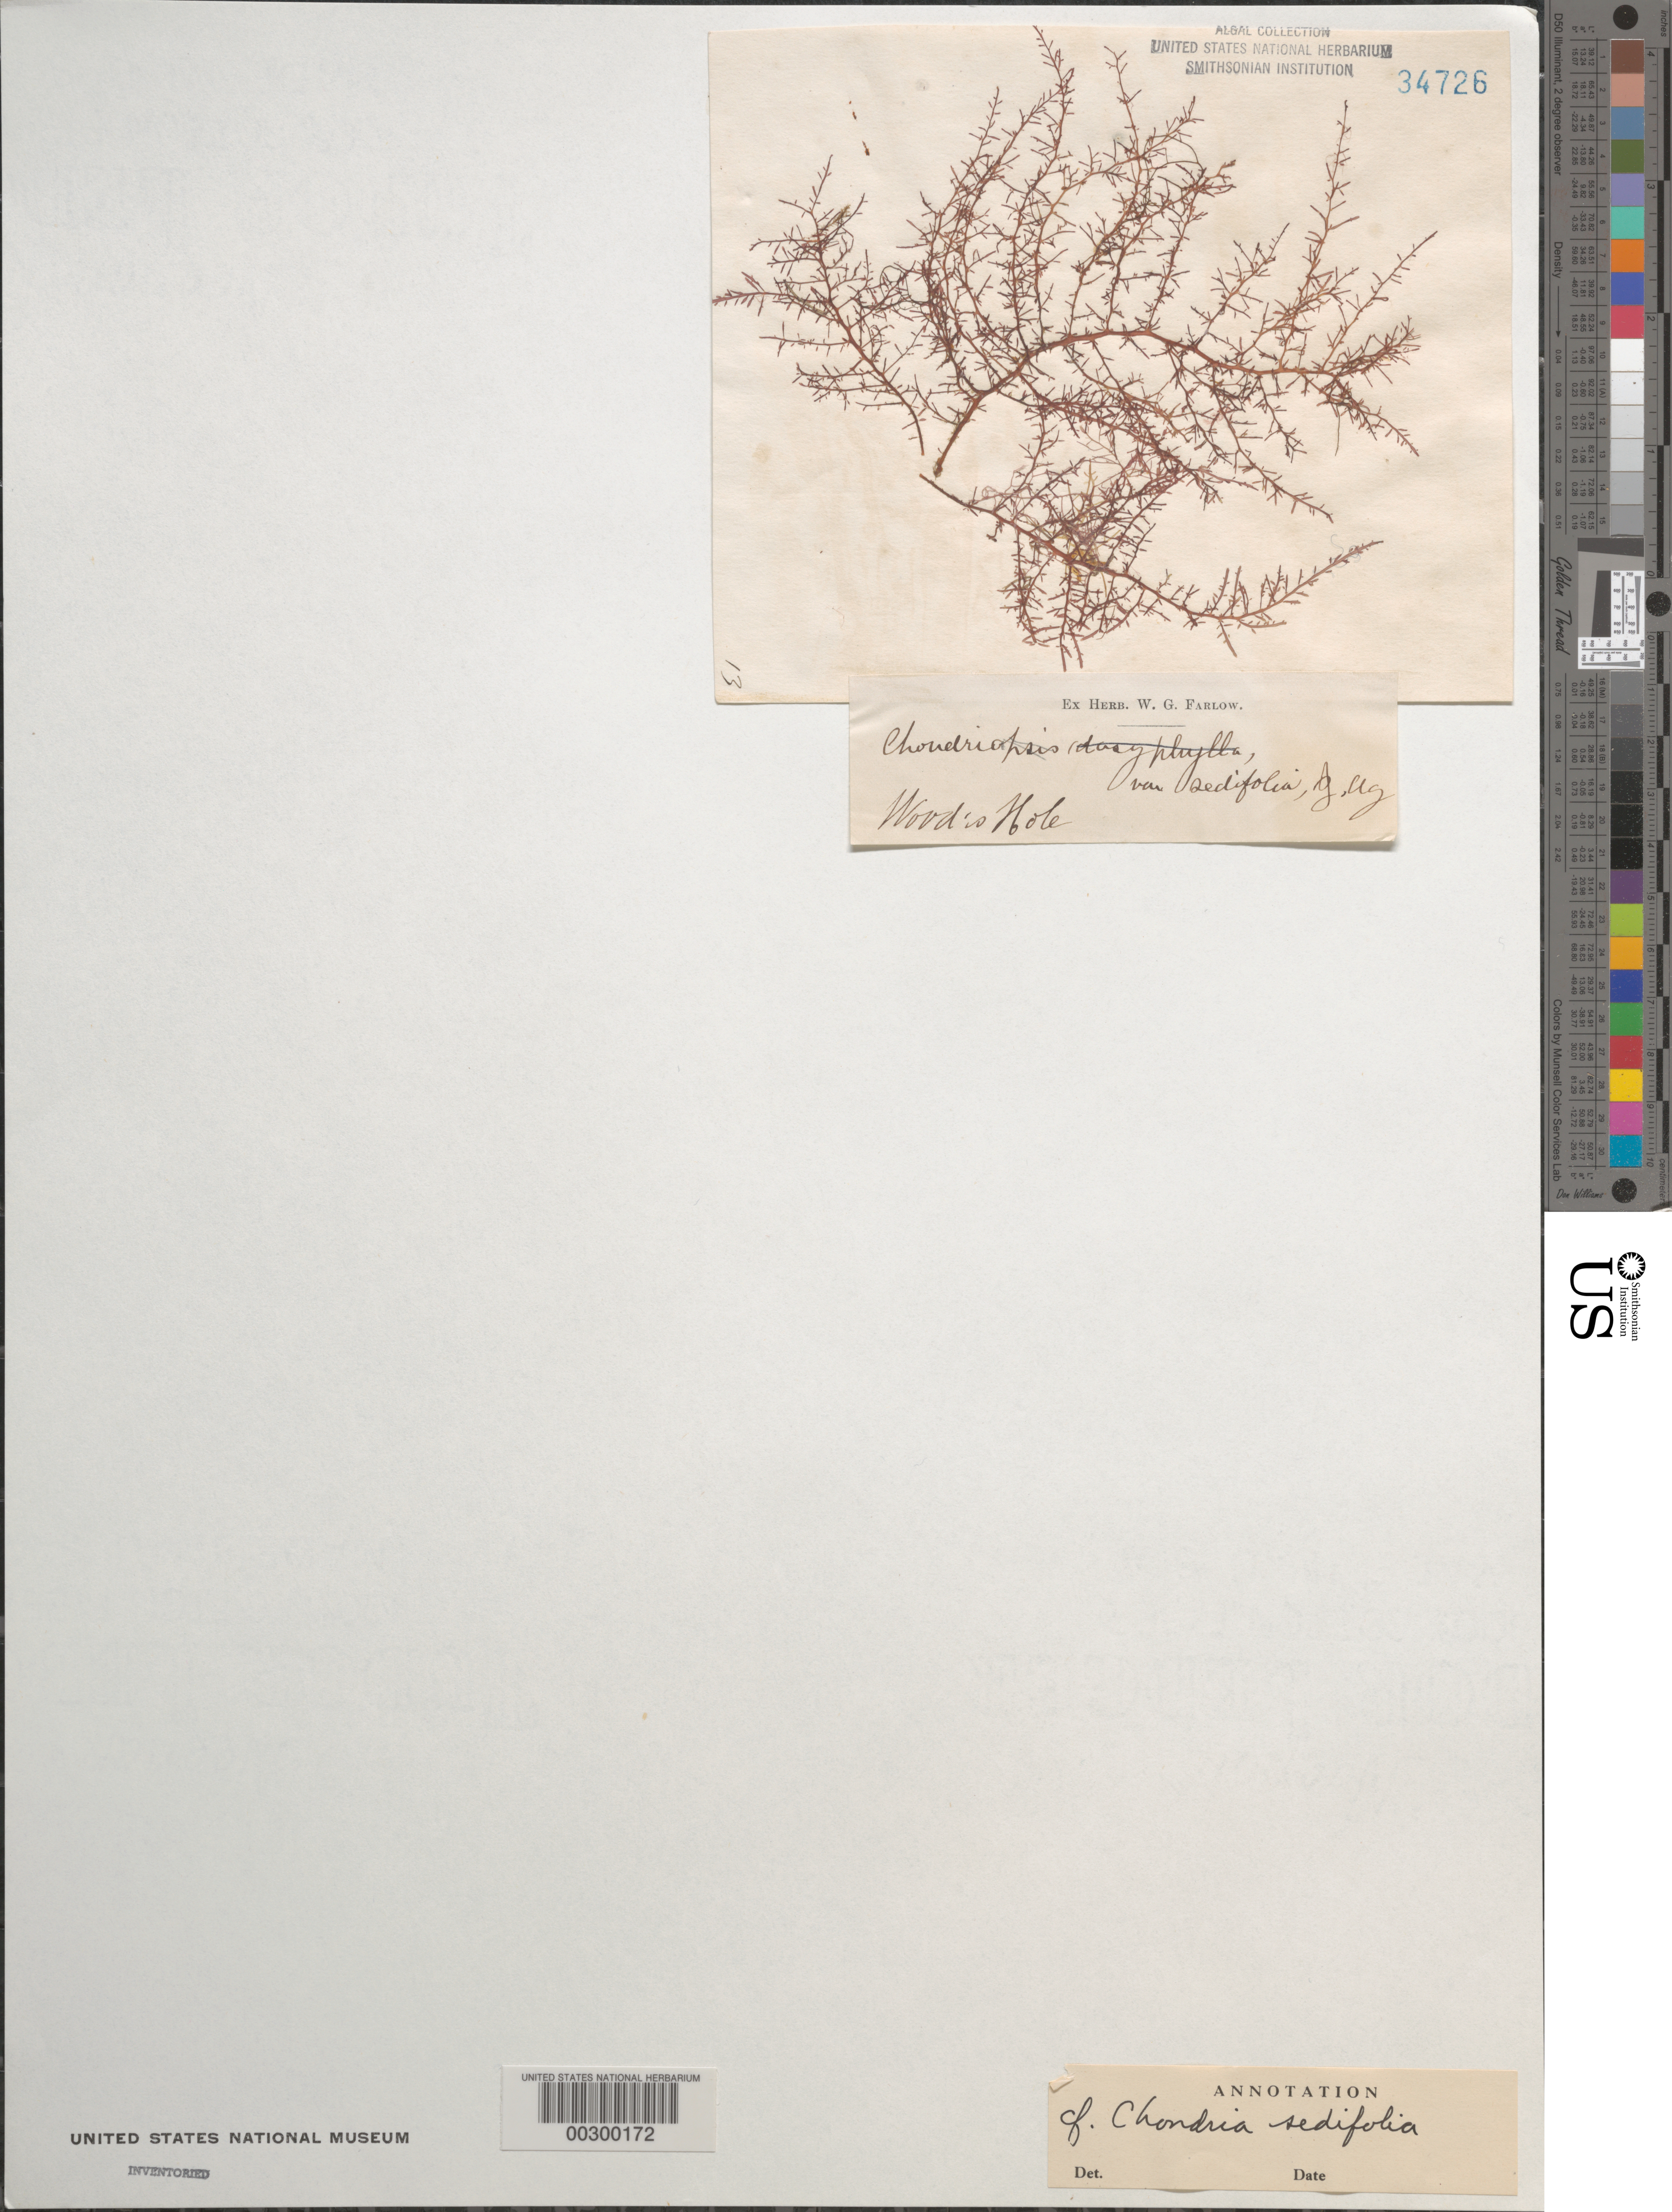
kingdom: Plantae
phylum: Rhodophyta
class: Florideophyceae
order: Ceramiales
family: Rhodomelaceae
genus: Chondria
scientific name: Chondria sedifolia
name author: Harv.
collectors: W. Farlow (Herbarium)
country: United States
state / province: Massachusetts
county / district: Barnstable County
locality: Woods Hole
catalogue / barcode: US 34726